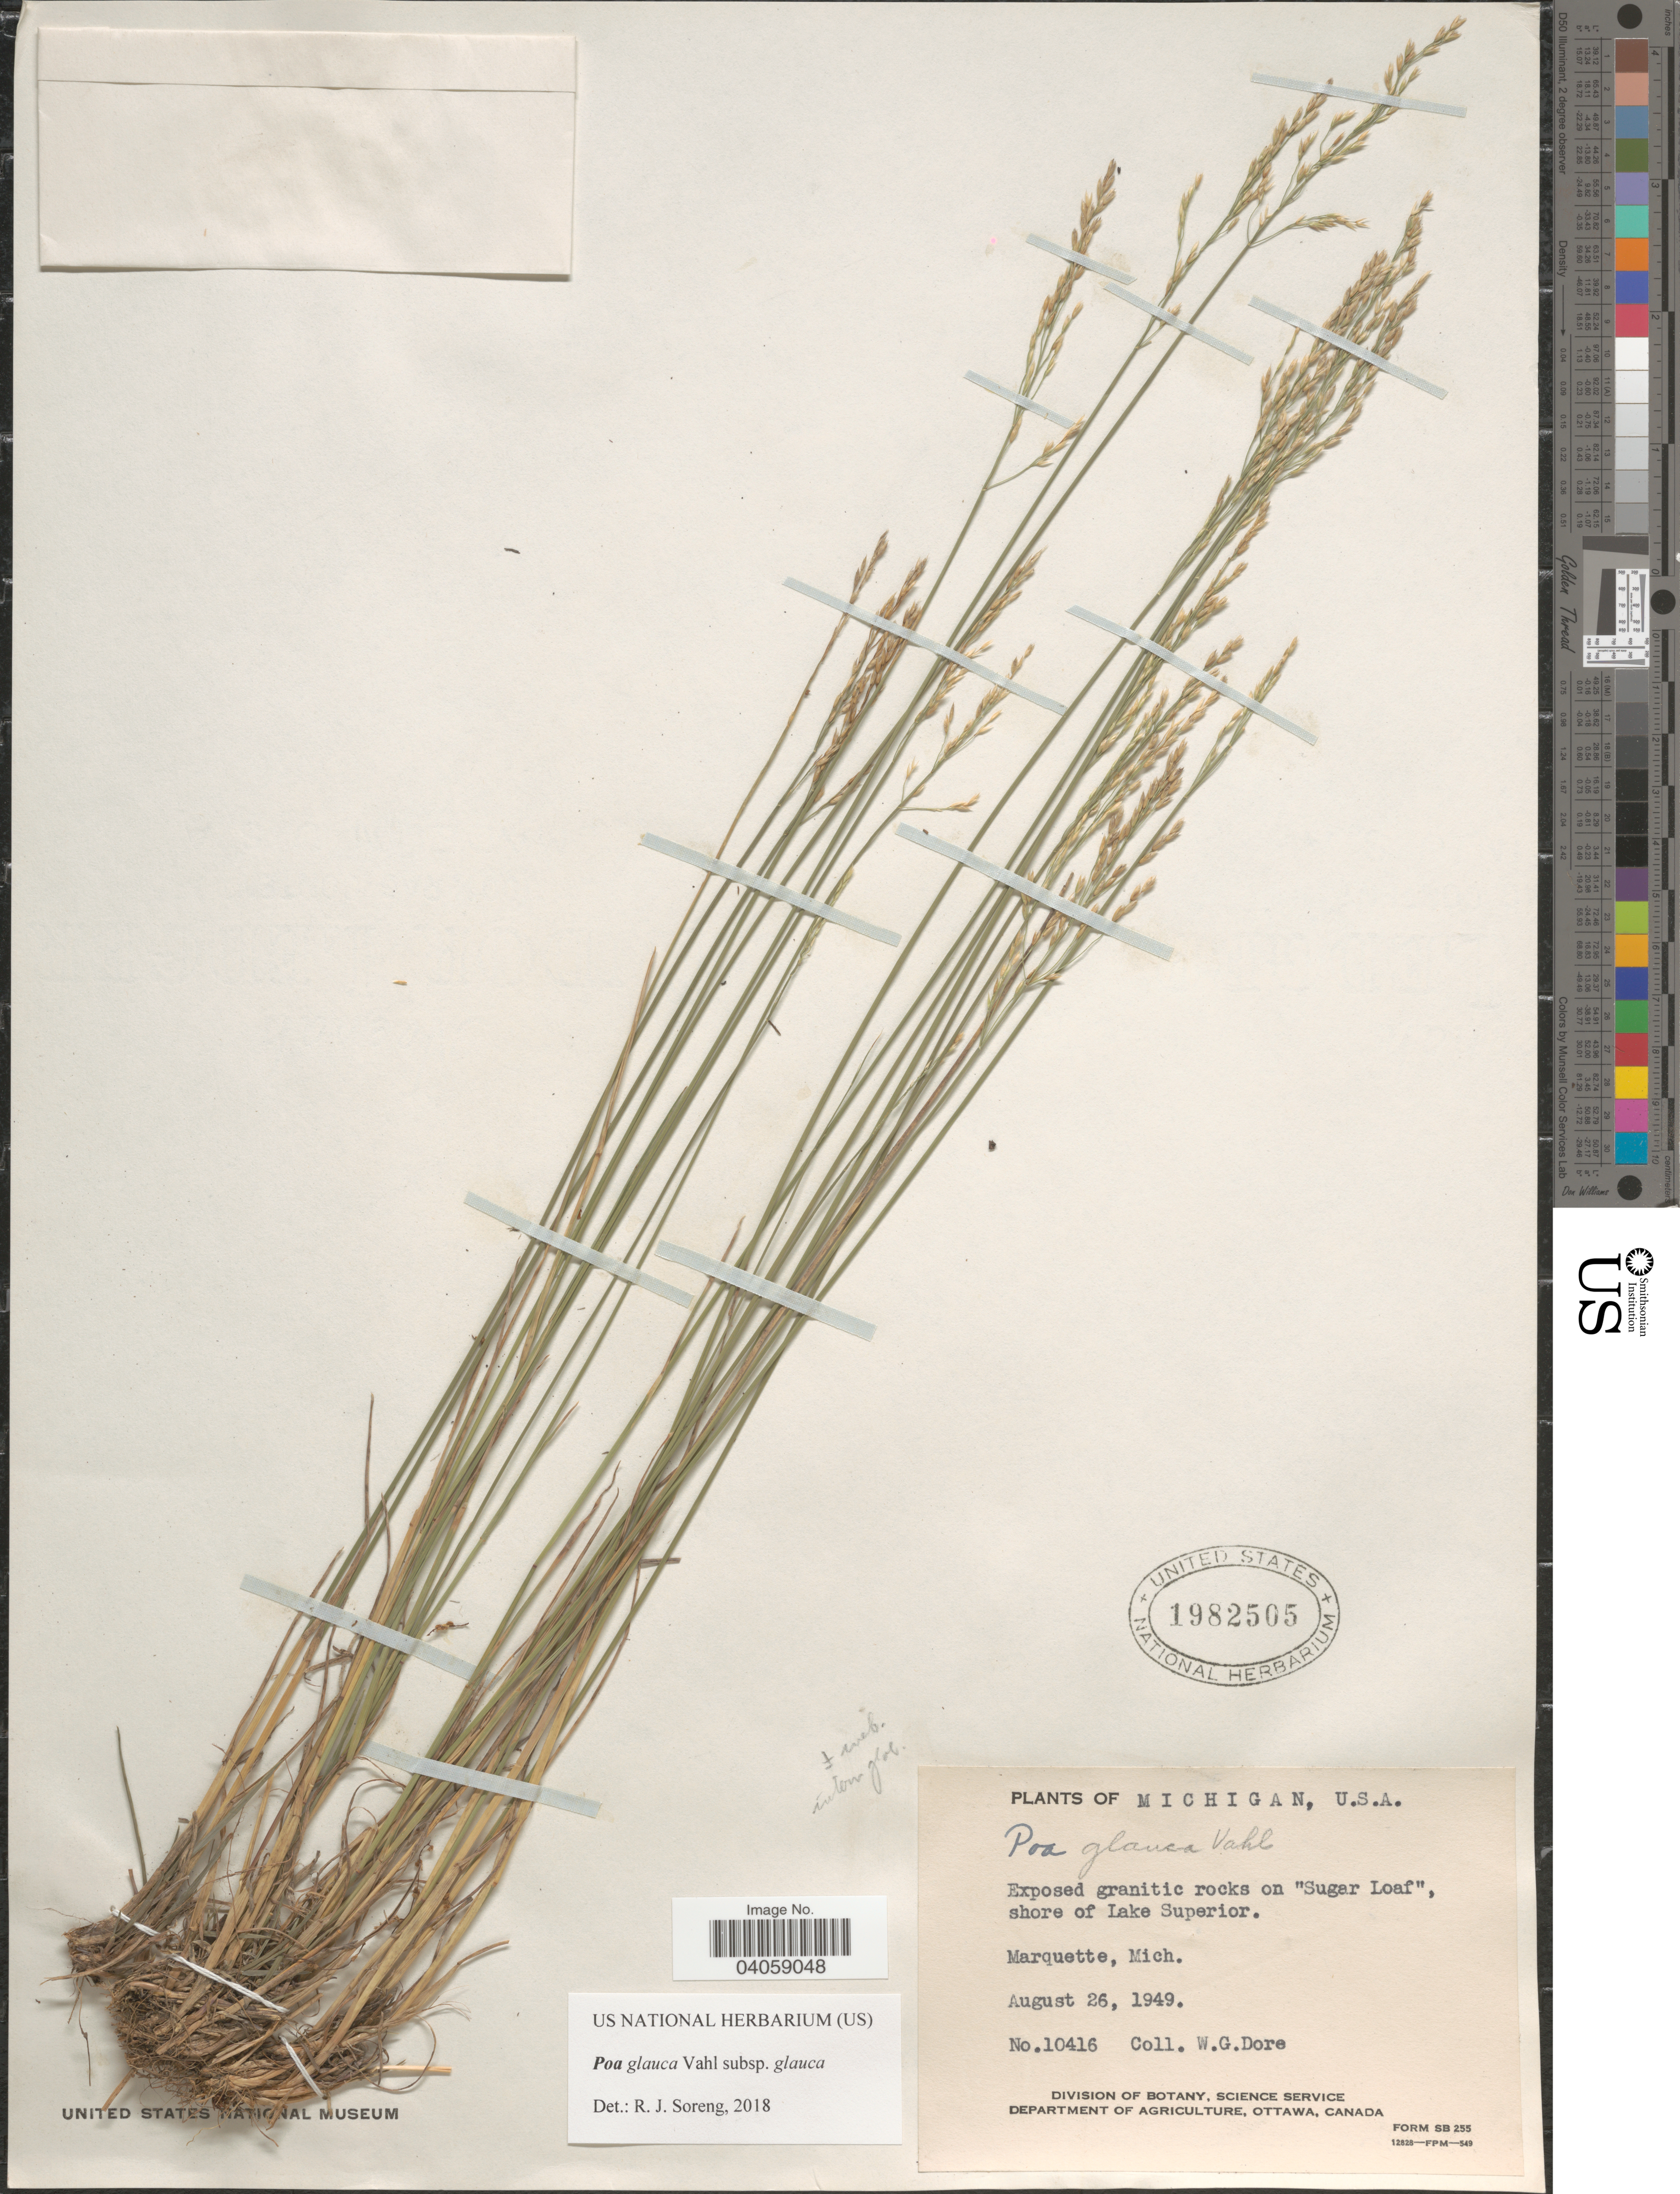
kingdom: Plantae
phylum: Tracheophyta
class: Liliopsida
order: Poales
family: Poaceae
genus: Poa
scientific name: Poa glauca subsp. glauca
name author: Vahl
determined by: Soreng, Robert J., Research Associate (BOT), Smithsonian Institution - National Museum of Natural History (UNITED STATES)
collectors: W. Dore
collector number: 10416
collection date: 1949-08-26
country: United States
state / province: Michigan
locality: On "Sugar Loaf", shore of Lake Superior. Marquette.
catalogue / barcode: US 1982505